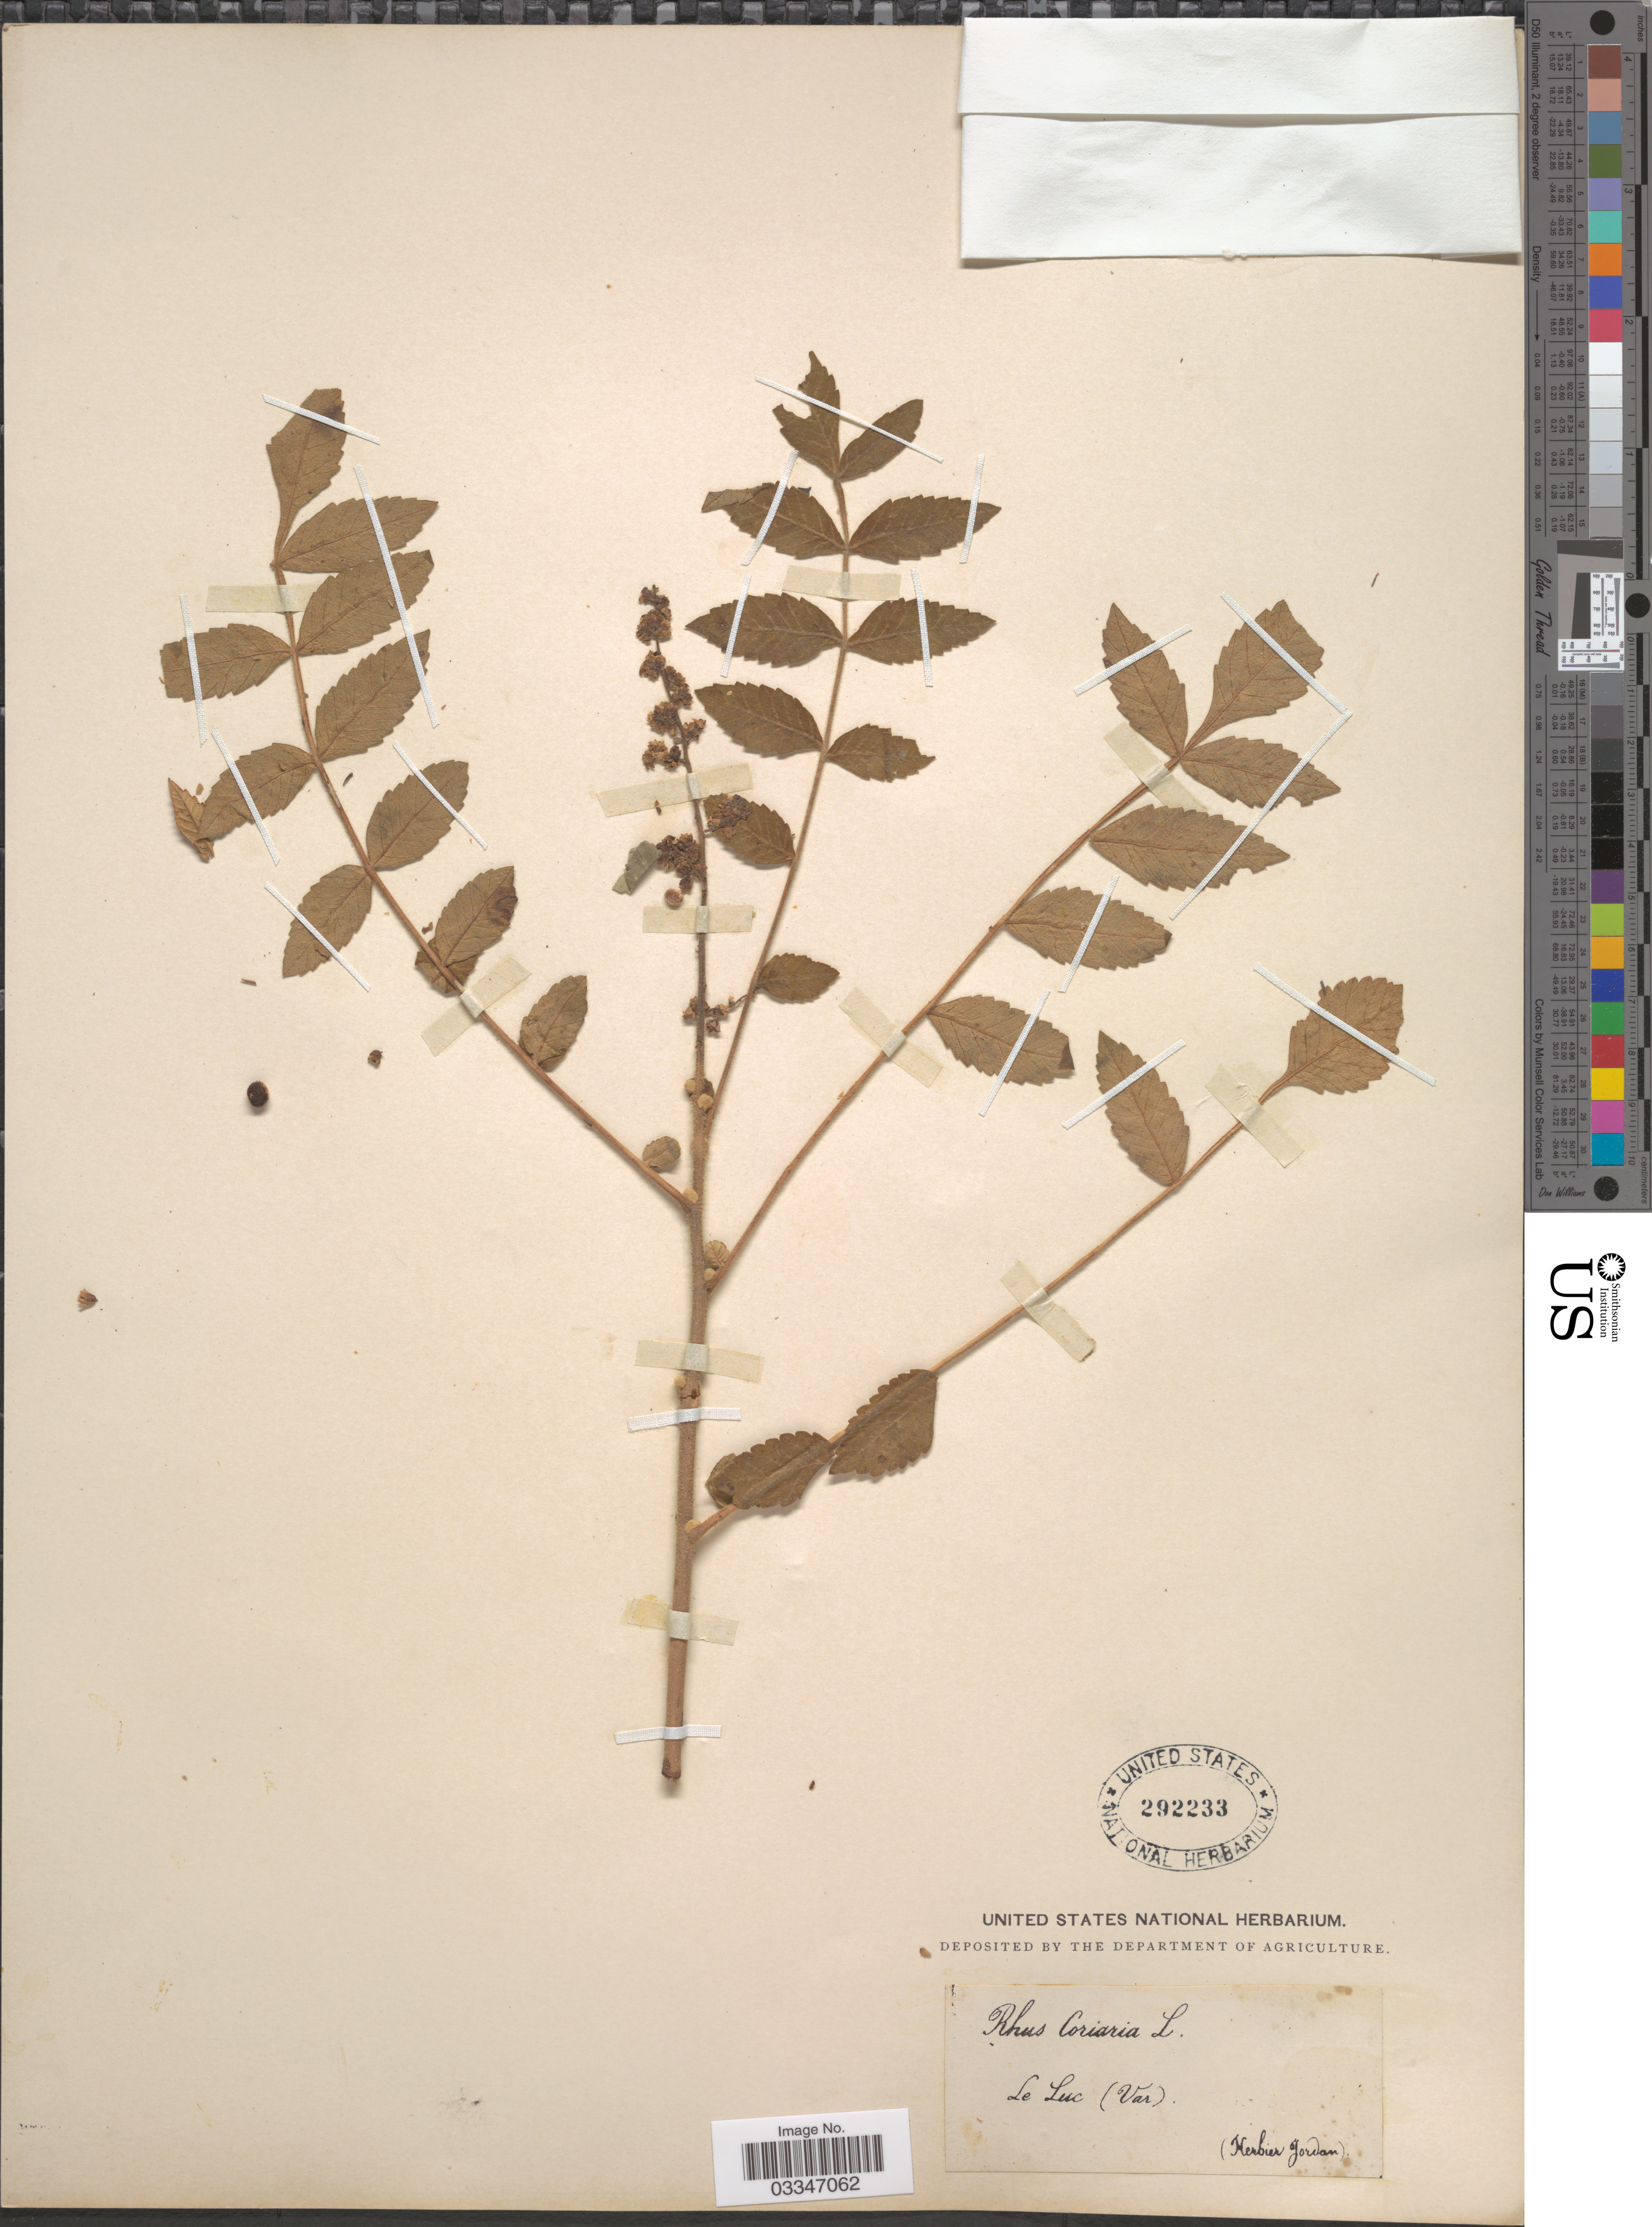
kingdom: Plantae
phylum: Tracheophyta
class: Magnoliopsida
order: Sapindales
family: Anacardiaceae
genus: Rhus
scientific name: Rhus coriaria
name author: L.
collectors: ex herb. Jordan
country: France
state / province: Provence-Alpes-Côte d'Azur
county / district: Var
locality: Le Luc (Var).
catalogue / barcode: US 292233